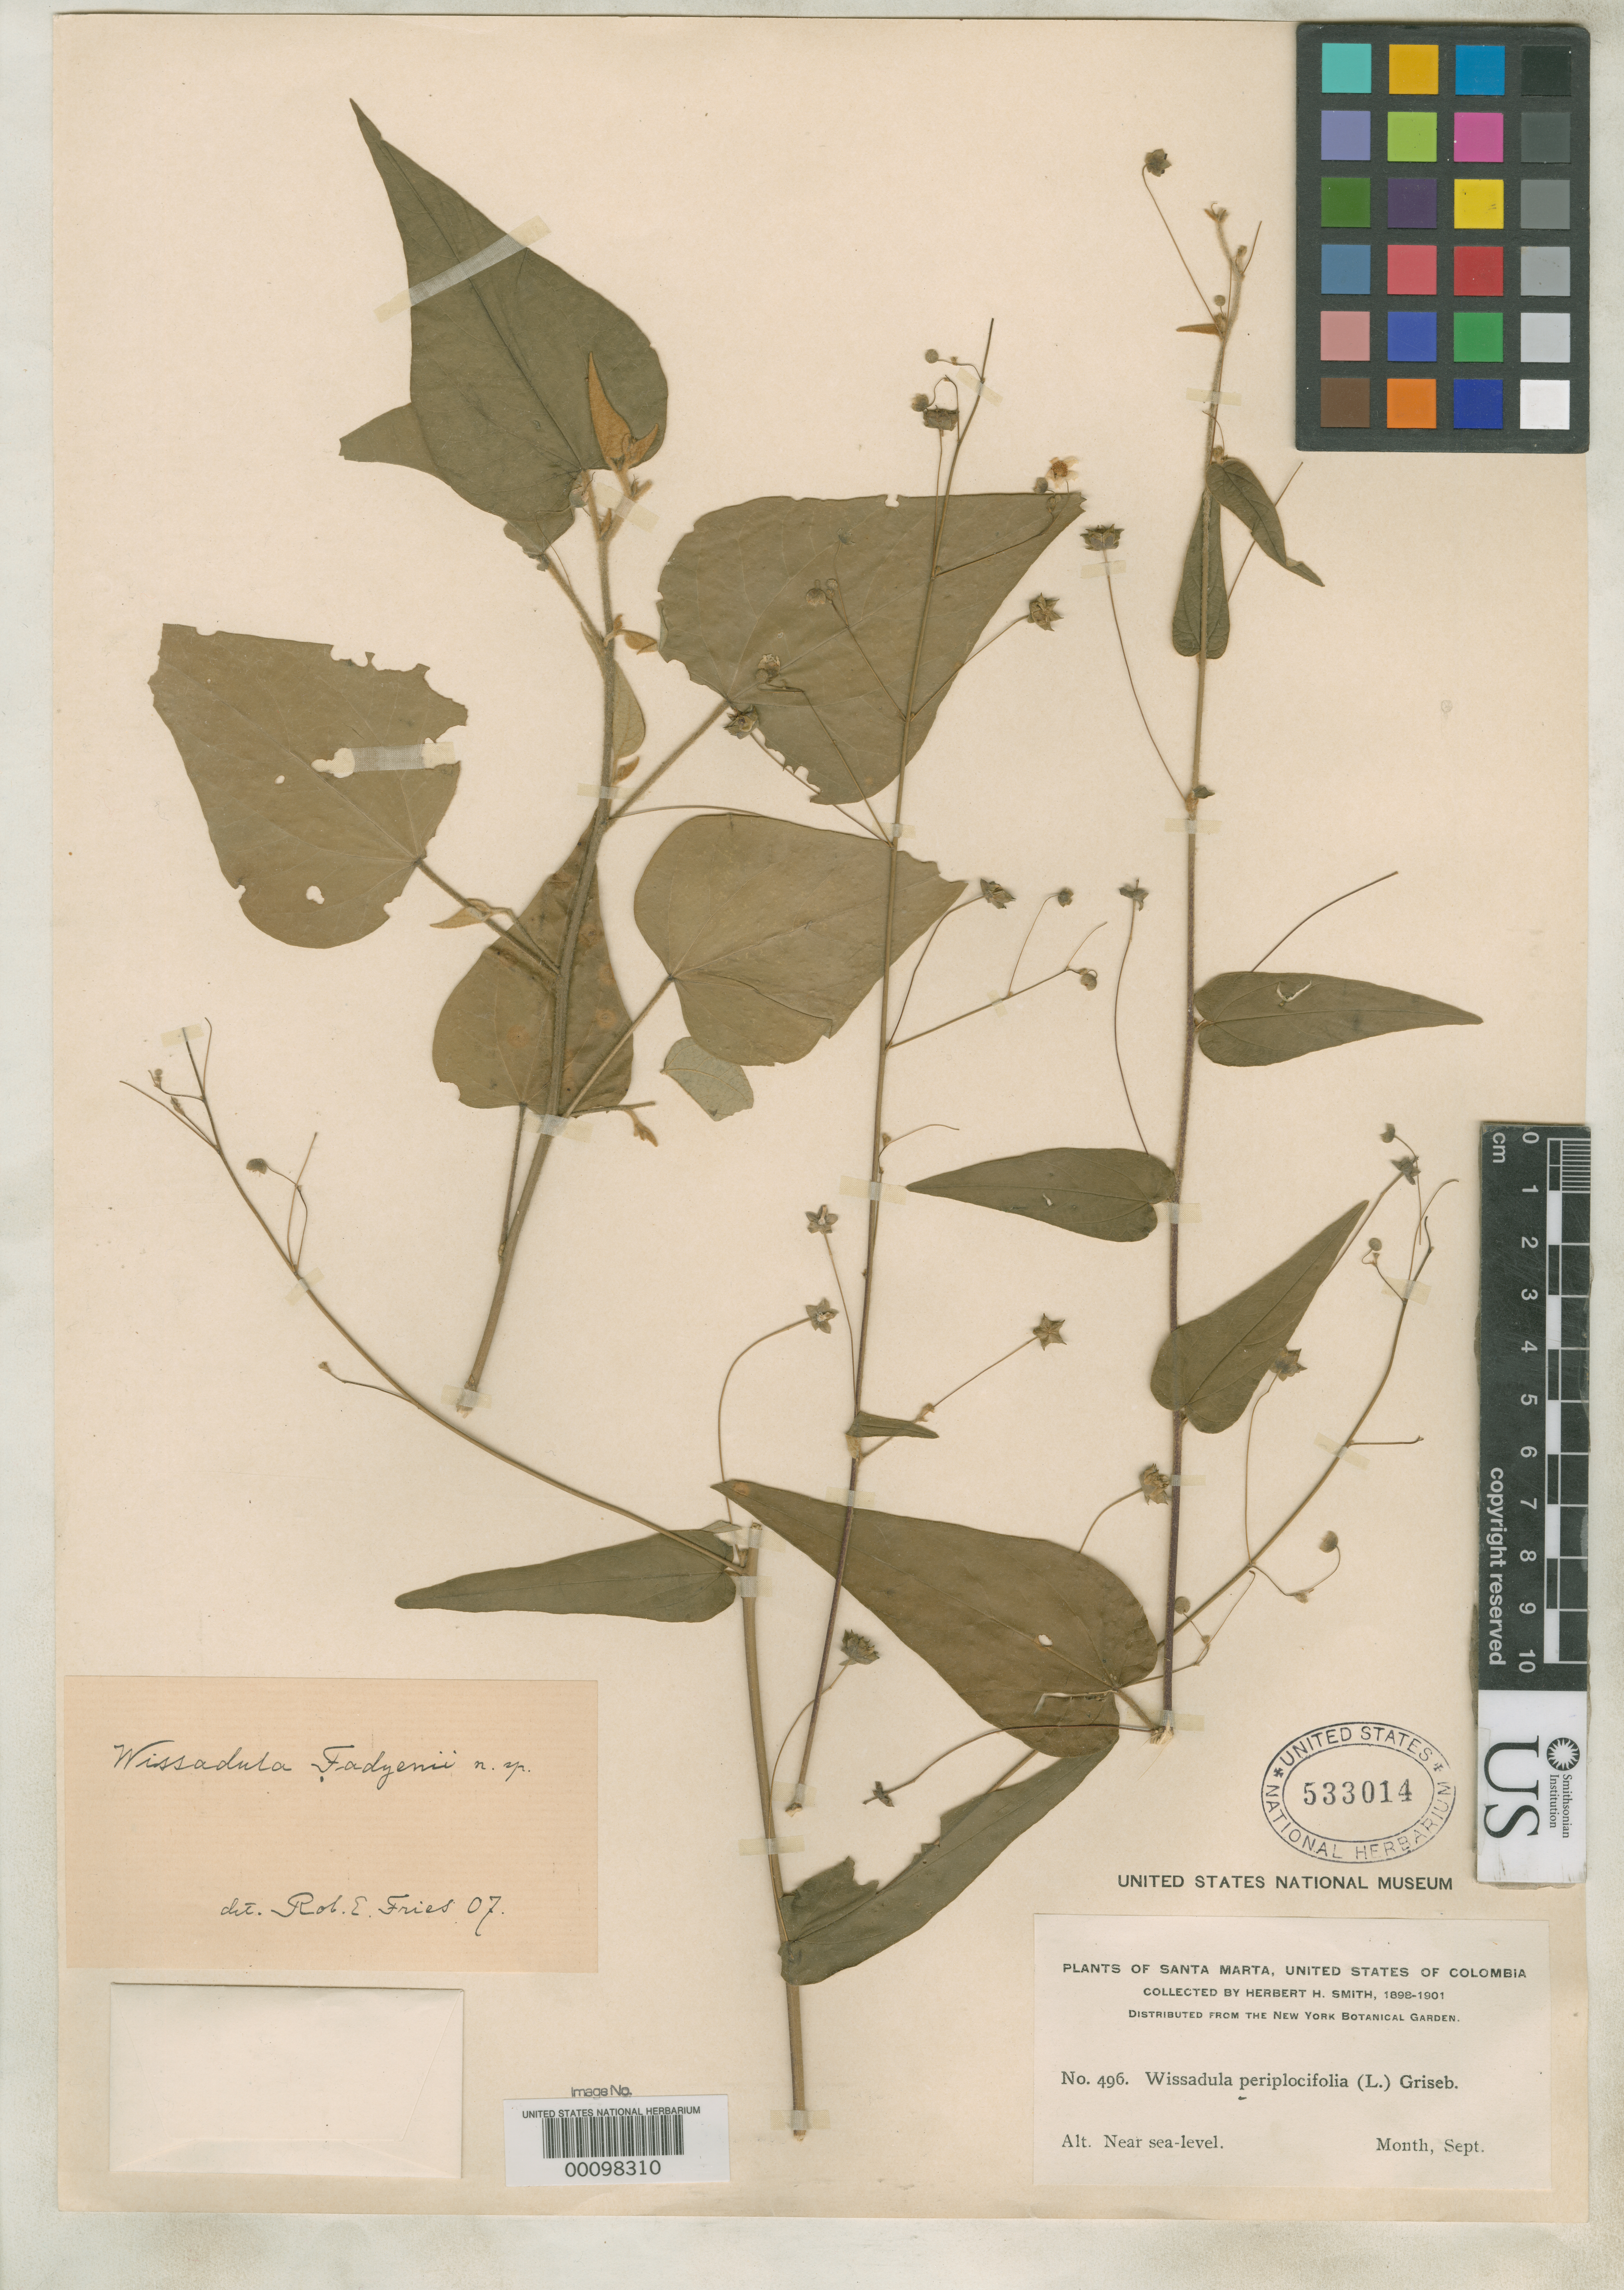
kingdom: Plantae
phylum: Tracheophyta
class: Magnoliopsida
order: Malvales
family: Malvaceae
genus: Wissadula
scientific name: Wissadula fadyenii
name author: R.E. Fr.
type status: Syntype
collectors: Herbert H. Smith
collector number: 496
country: Colombia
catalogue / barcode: US 533014